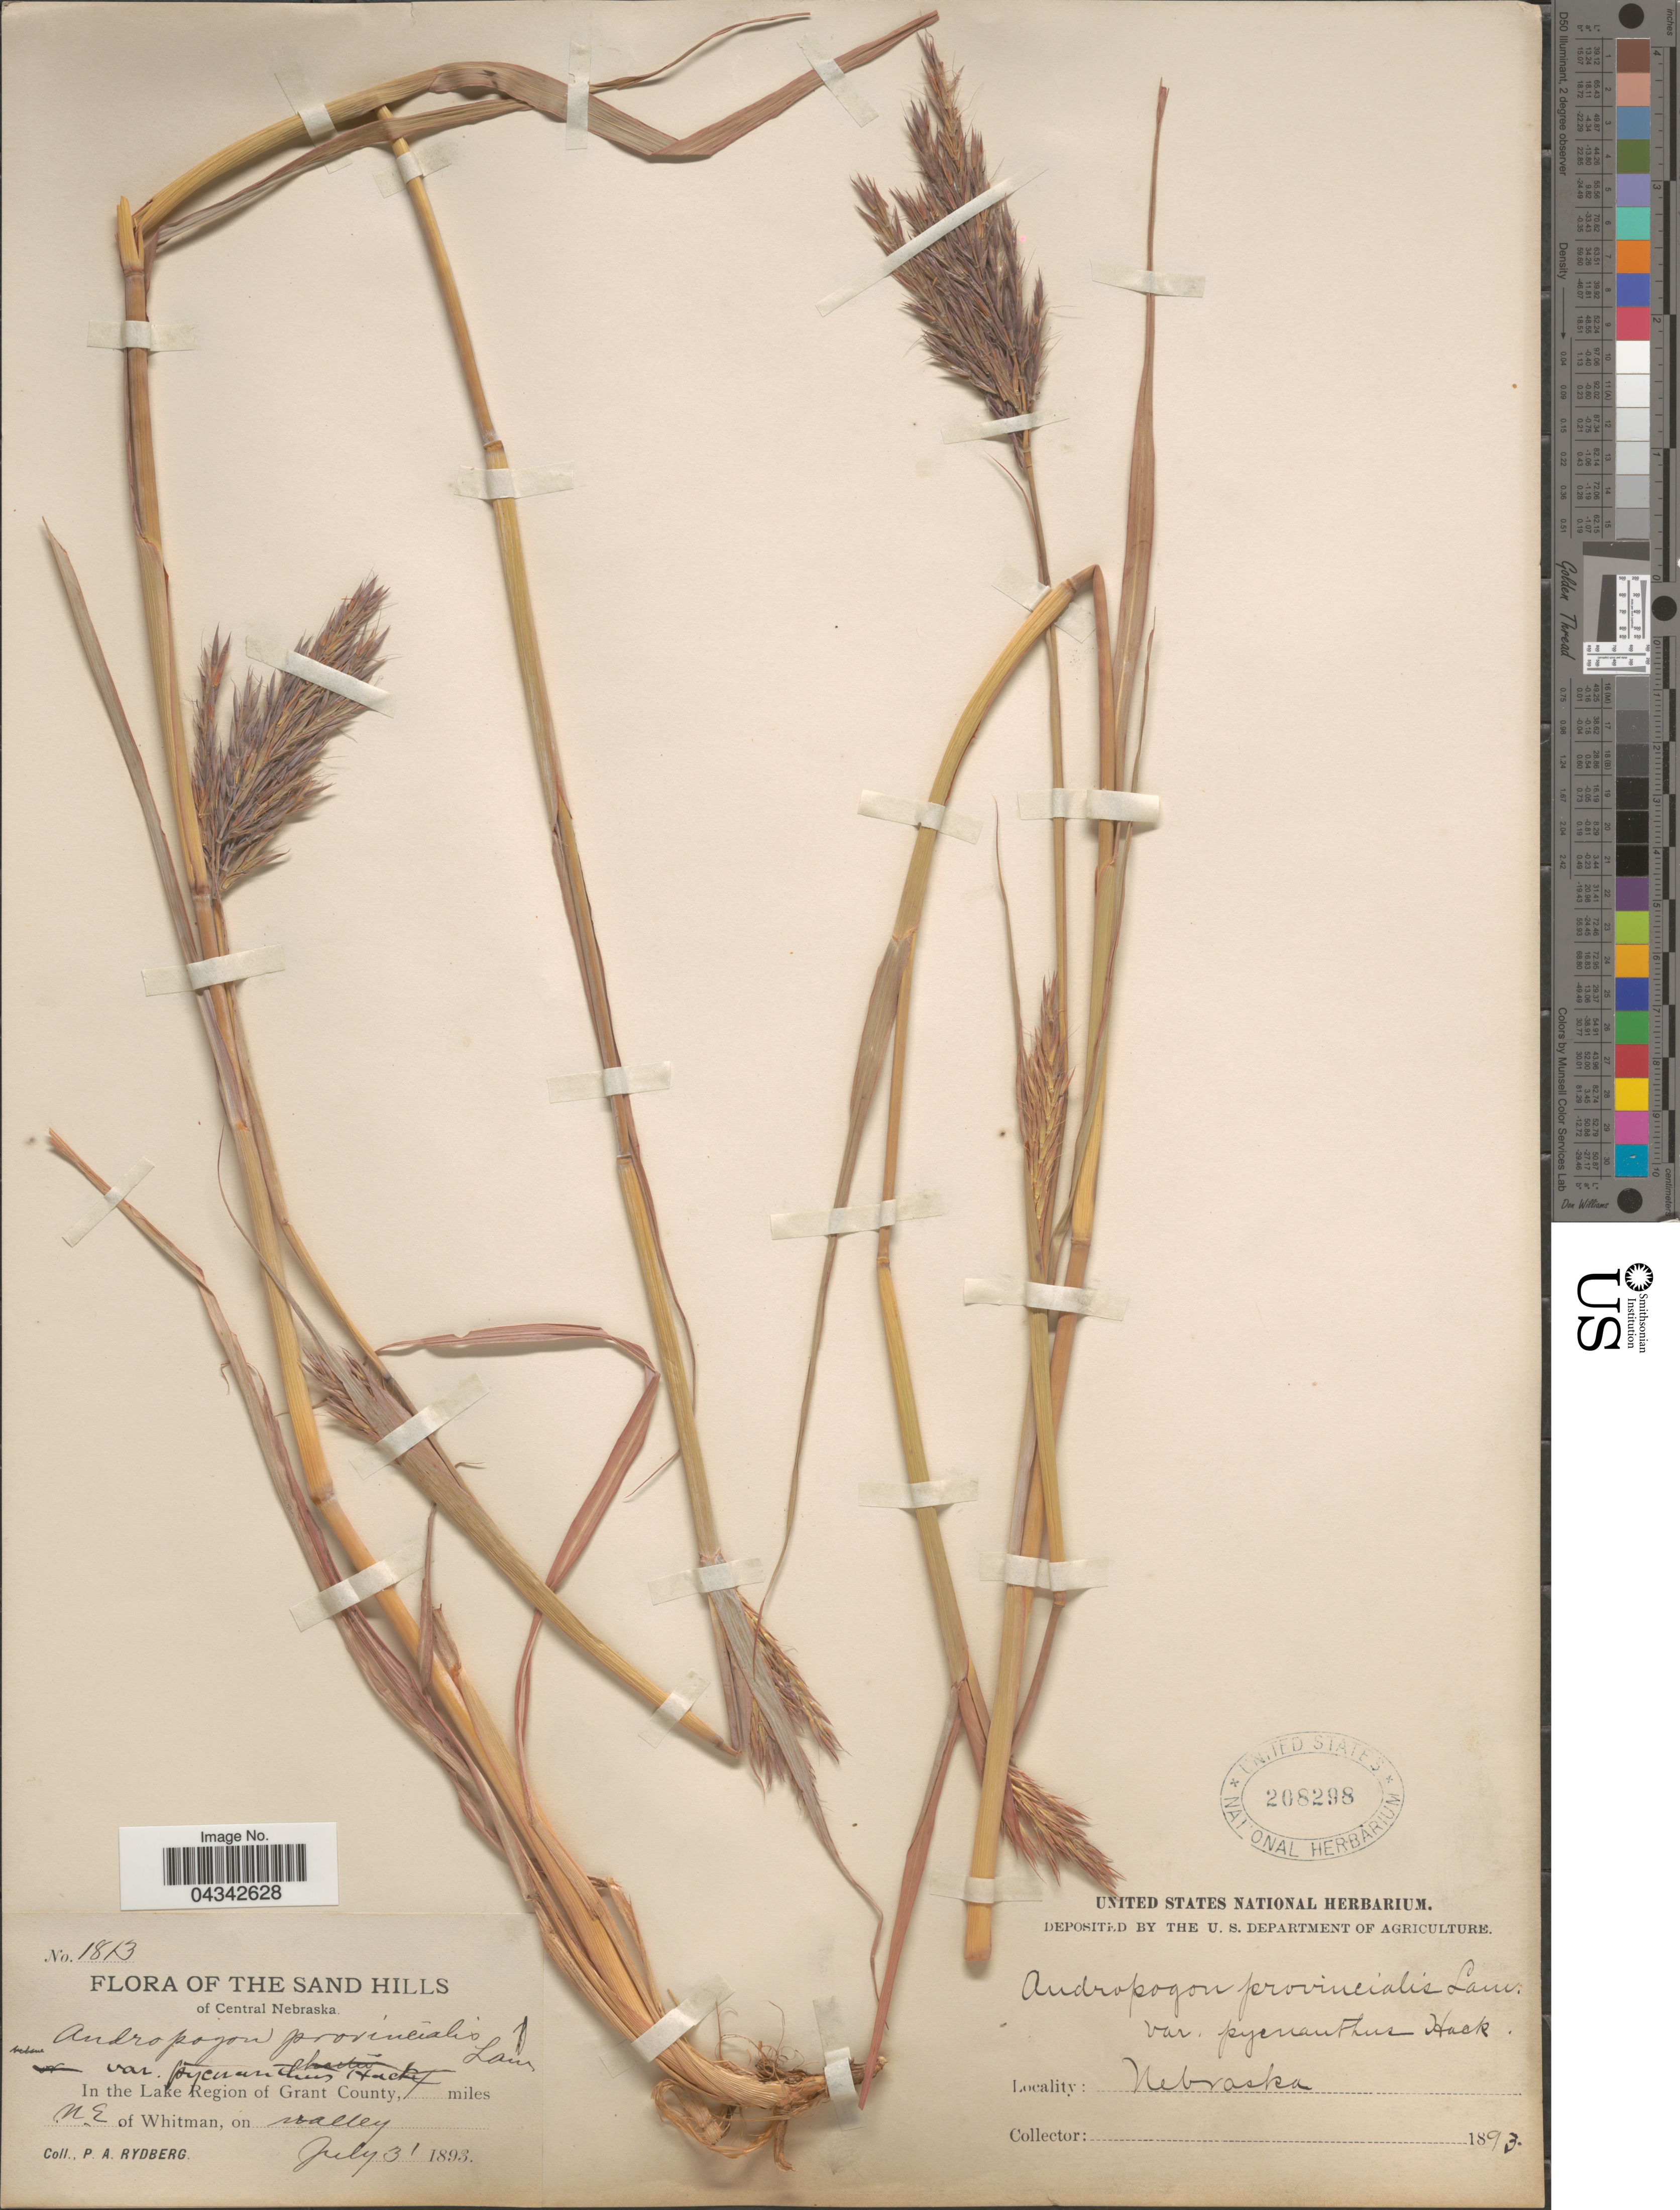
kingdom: Plantae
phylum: Tracheophyta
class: Liliopsida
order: Poales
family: Poaceae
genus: Andropogon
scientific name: Andropogon gerardii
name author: Vitman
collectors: P. A. Rydberg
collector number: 1813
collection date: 1893-07-31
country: United States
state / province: Nebraska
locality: The Sand Hills of Central Nebraska. In the Lake Region of Grant County N.E of Whitman, on valley.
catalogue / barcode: US 208298